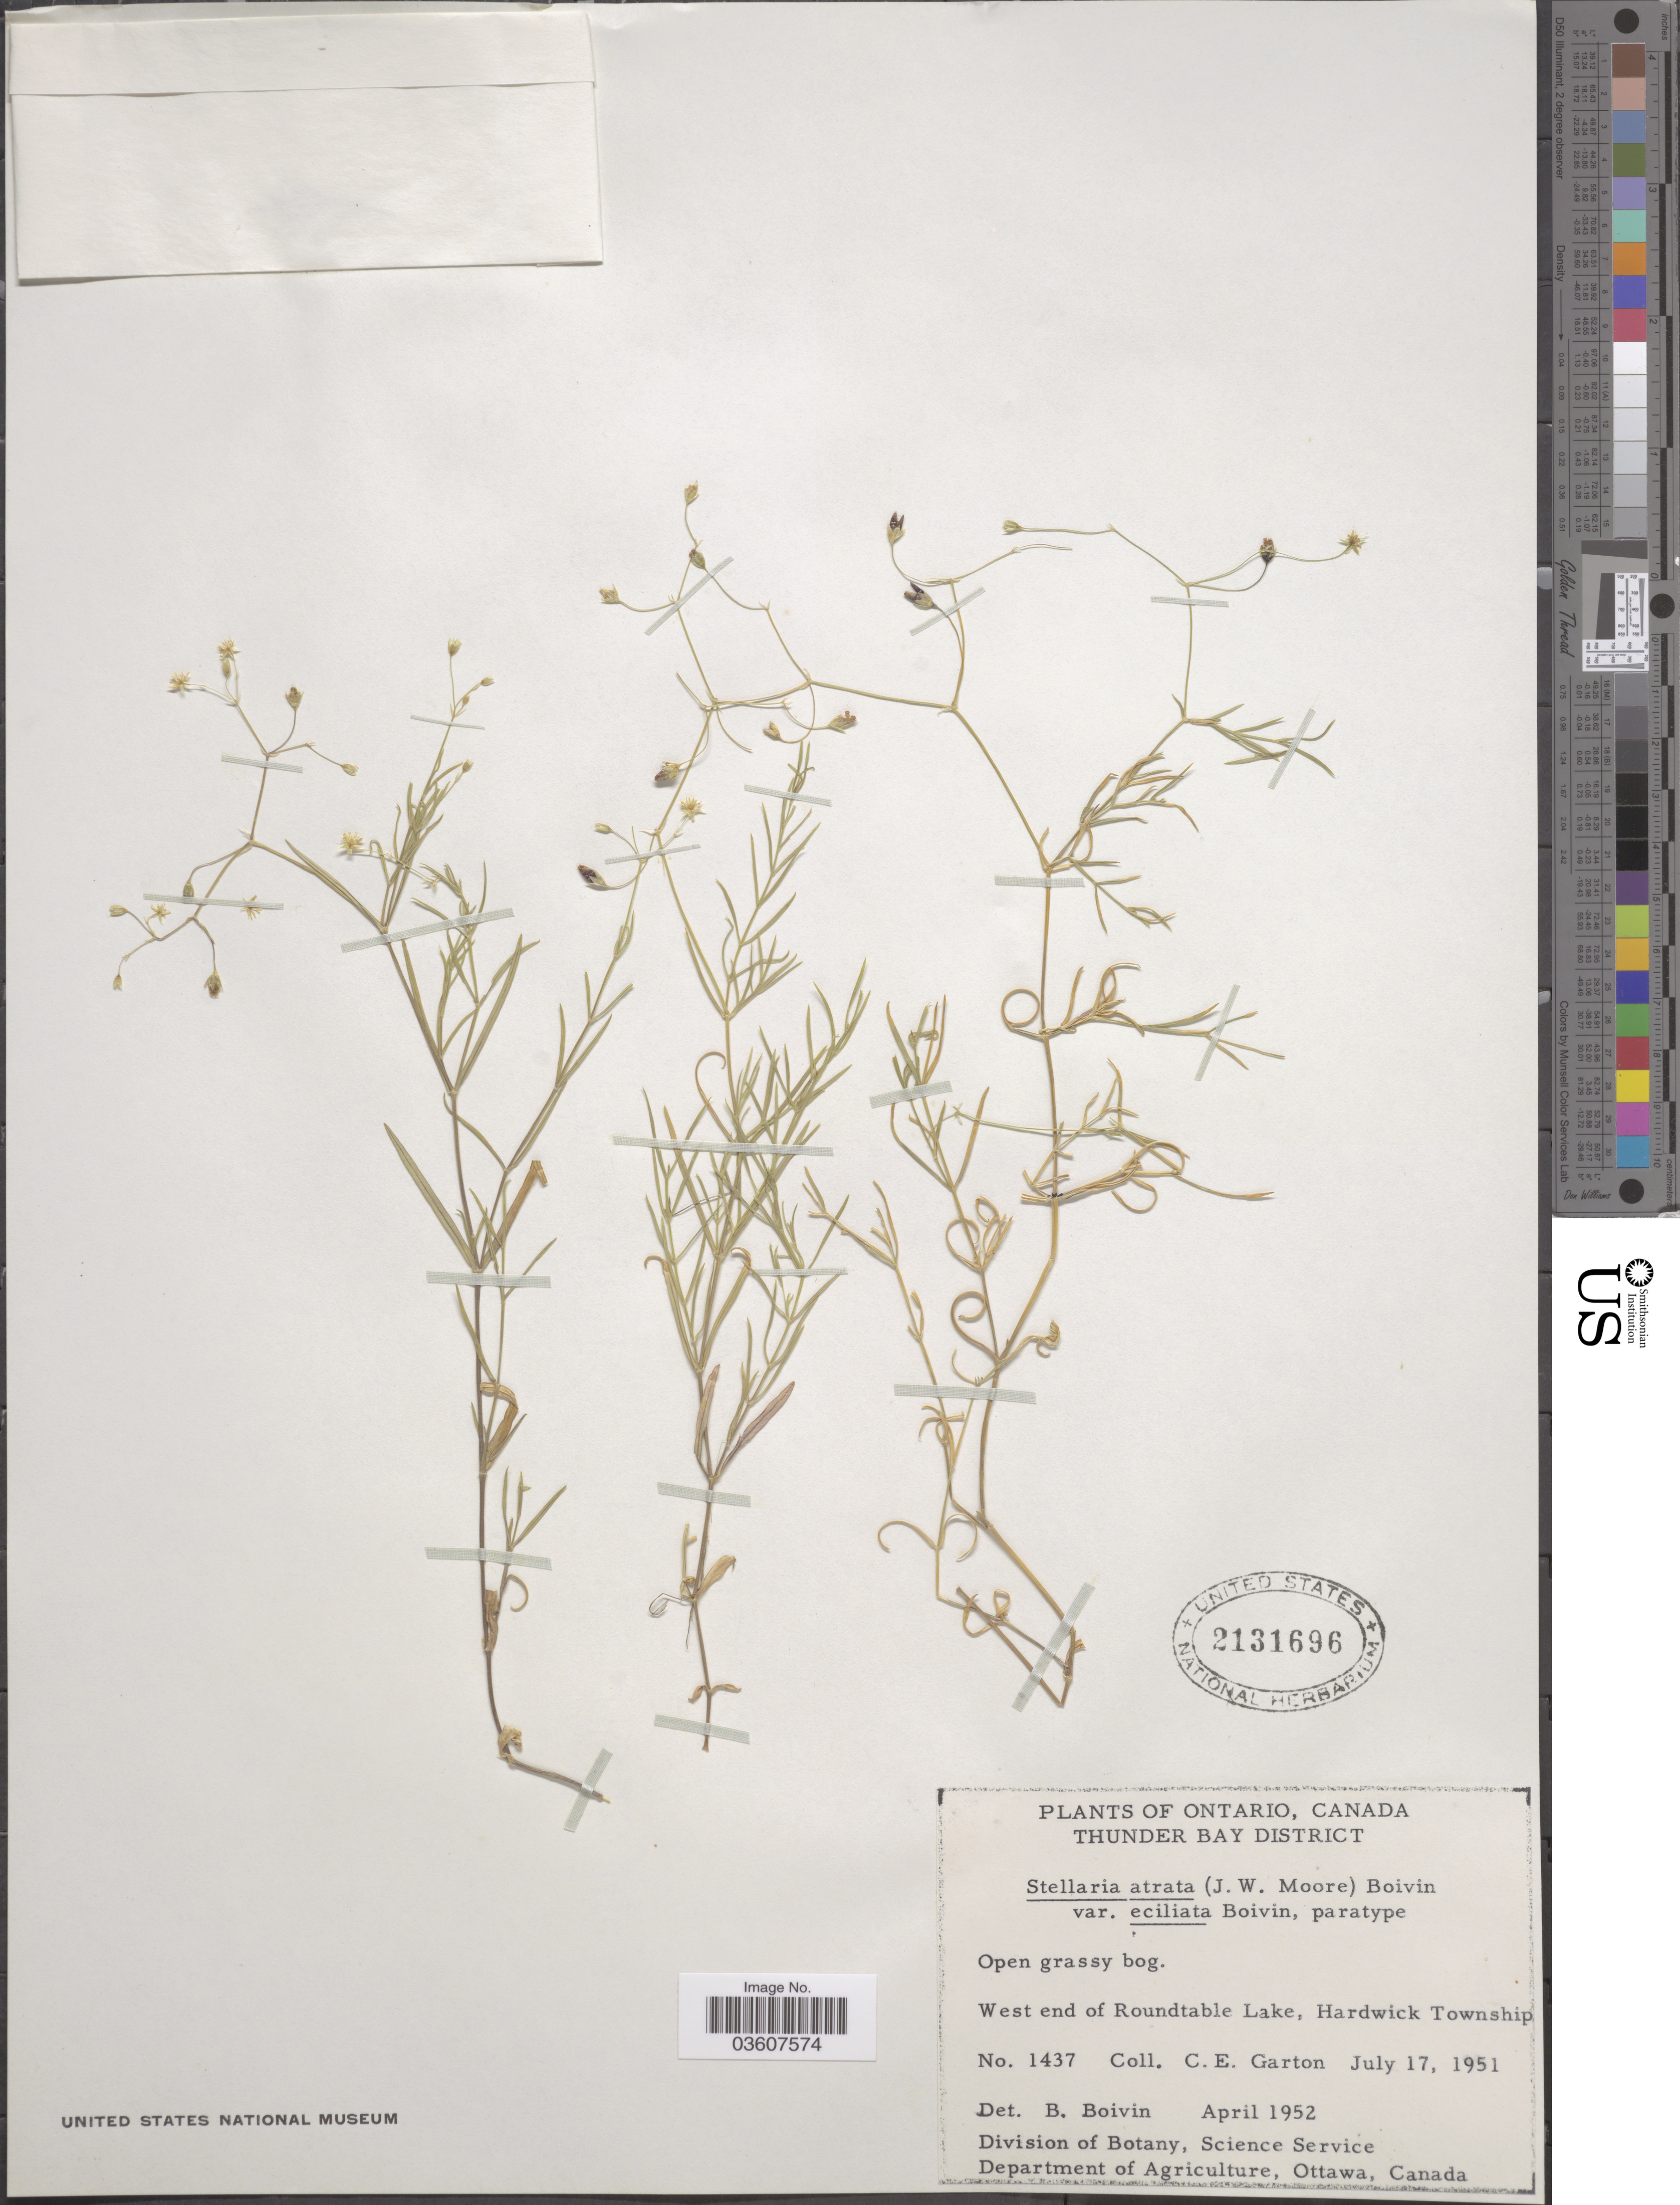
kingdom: Plantae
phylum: Tracheophyta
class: Magnoliopsida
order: Caryophyllales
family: Caryophyllaceae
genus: Stellaria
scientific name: Stellaria atrata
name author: (J.W. Moore) B. Boivin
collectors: C. E. Garton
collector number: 1437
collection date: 1951-07-17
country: Canada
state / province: Ontario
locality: Thunder Bay District. West end of Roundtable Lake, Hardwick Township.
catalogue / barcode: US 2131696